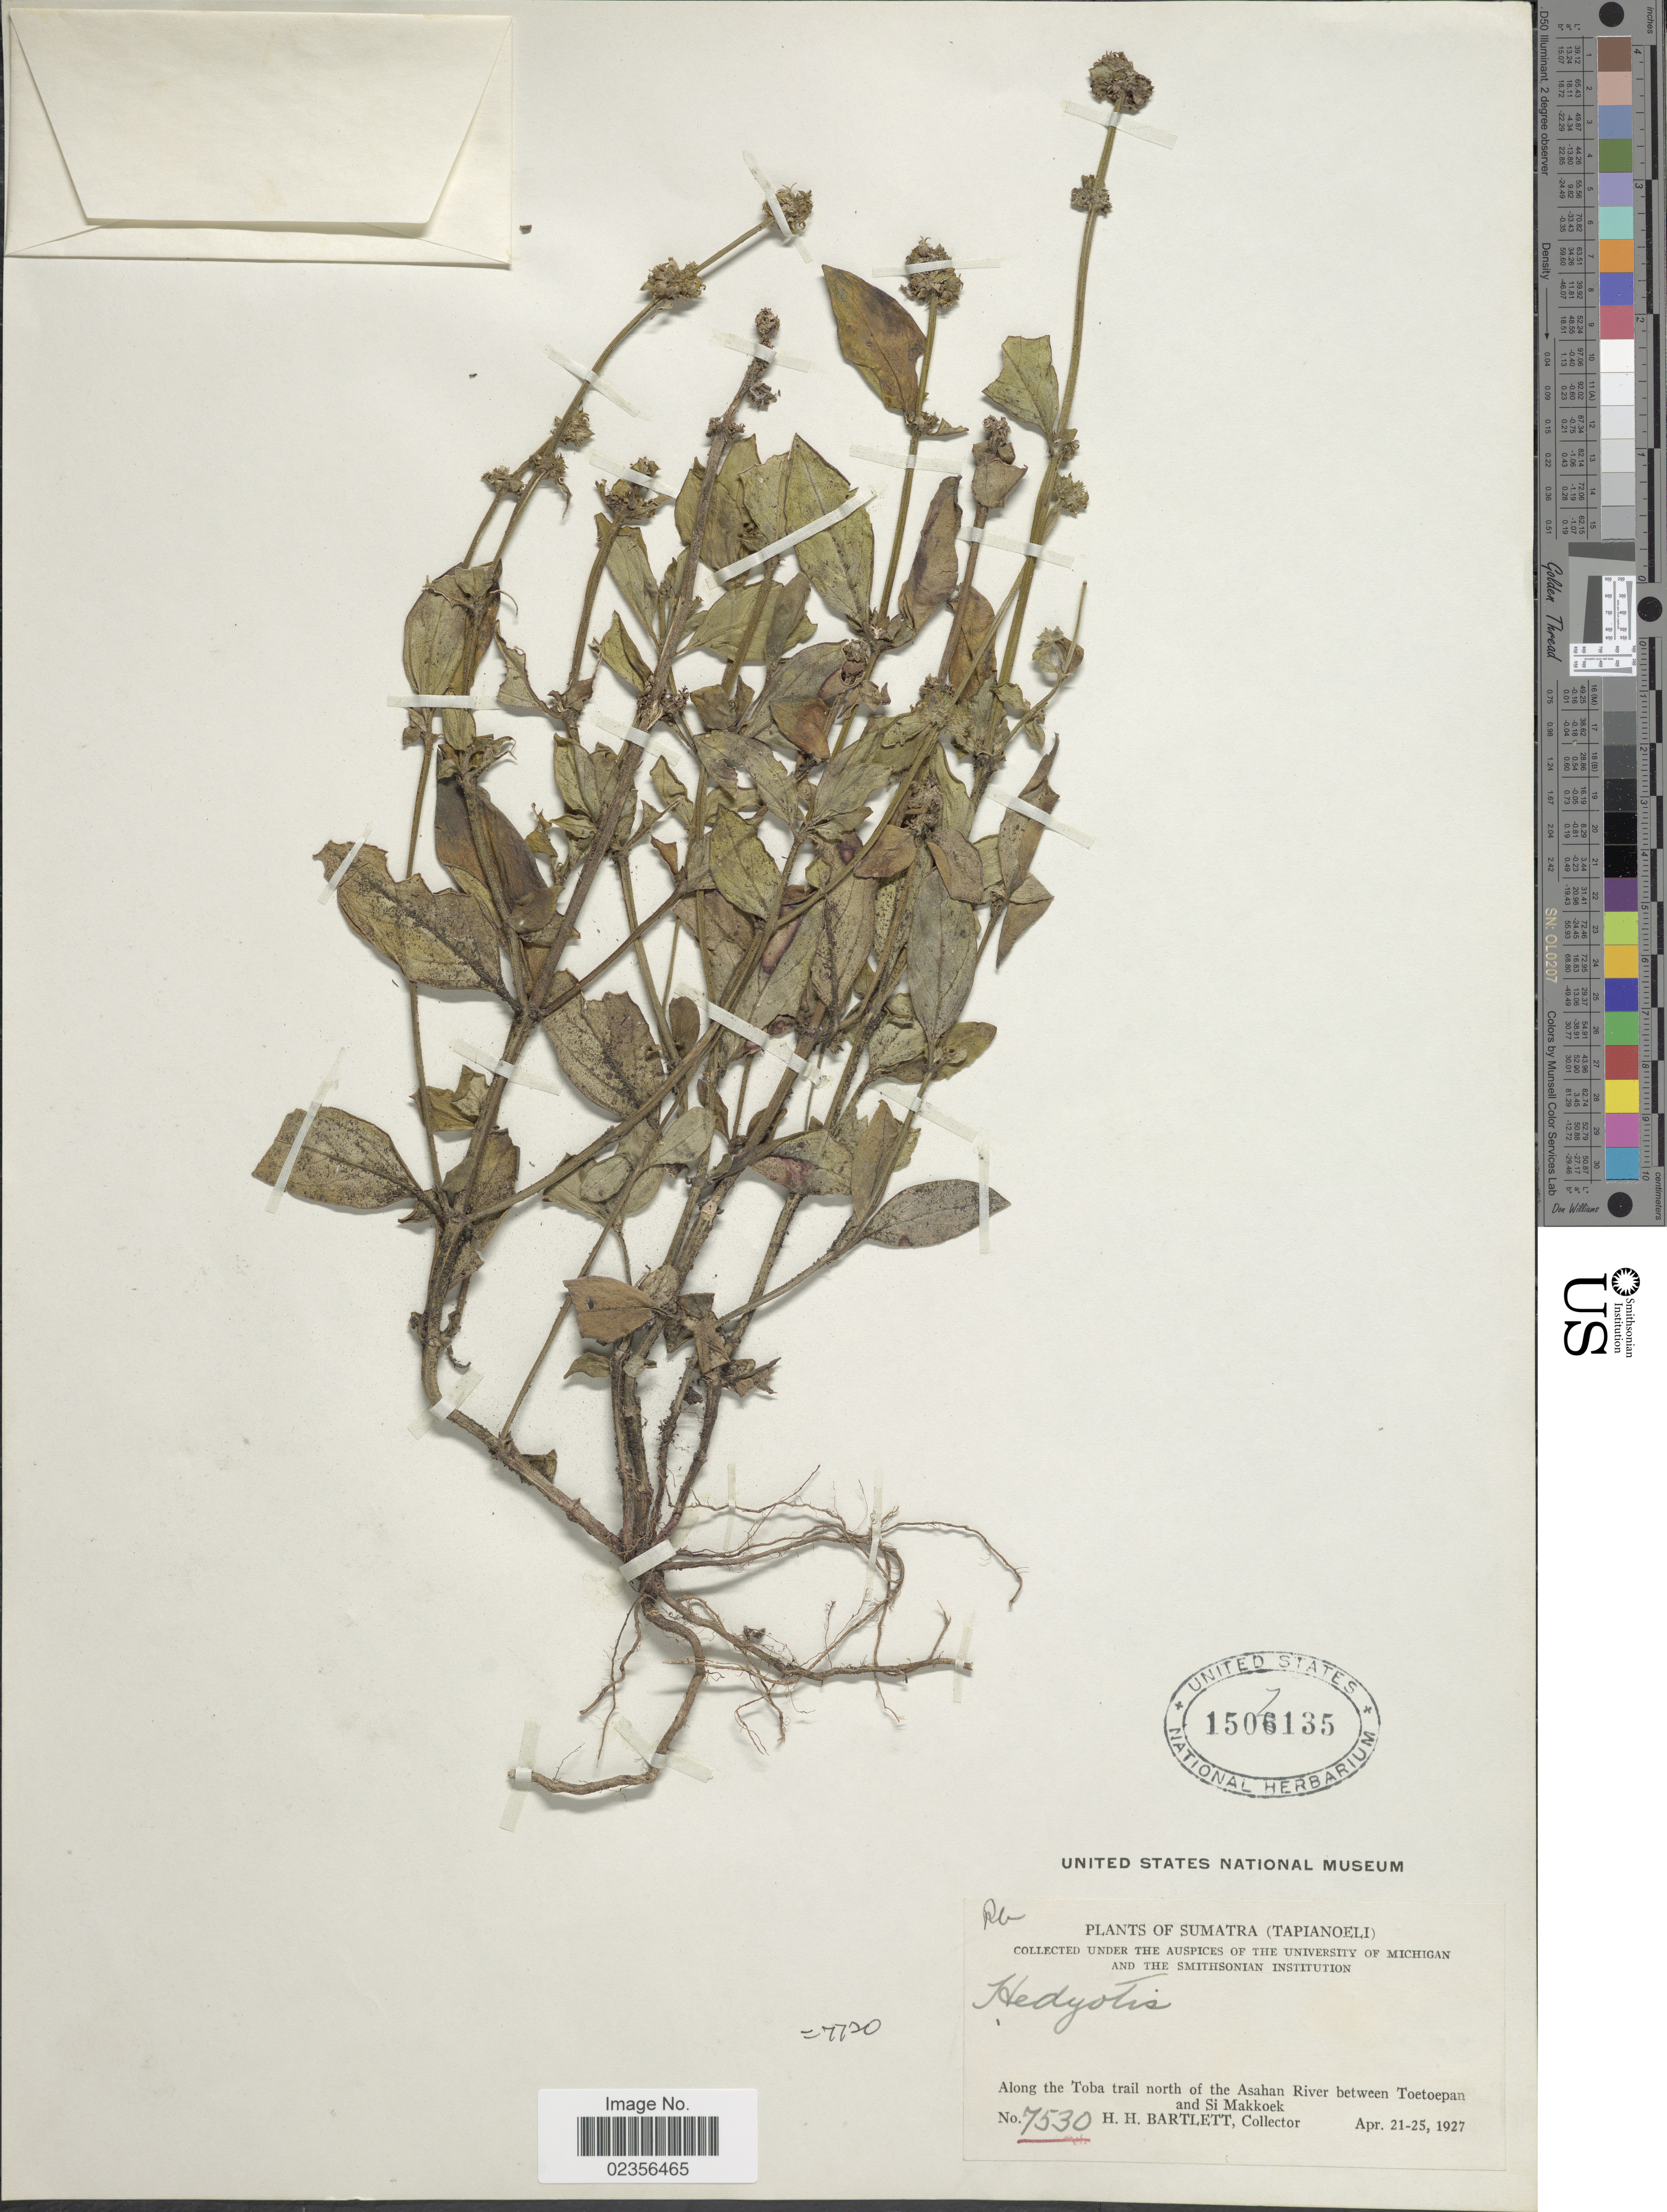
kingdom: Plantae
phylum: Tracheophyta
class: Magnoliopsida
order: Gentianales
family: Rubiaceae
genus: Hedyotis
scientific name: Hedyotis sp.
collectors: H. H. Bartlett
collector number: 7530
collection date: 1927-04-21/1927-04-25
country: Indonesia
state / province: Sumatra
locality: (Tapianoeli). Along the Toba trail north of the Asahan River between Toetoepan and Si Makkoek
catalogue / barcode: US 1507135